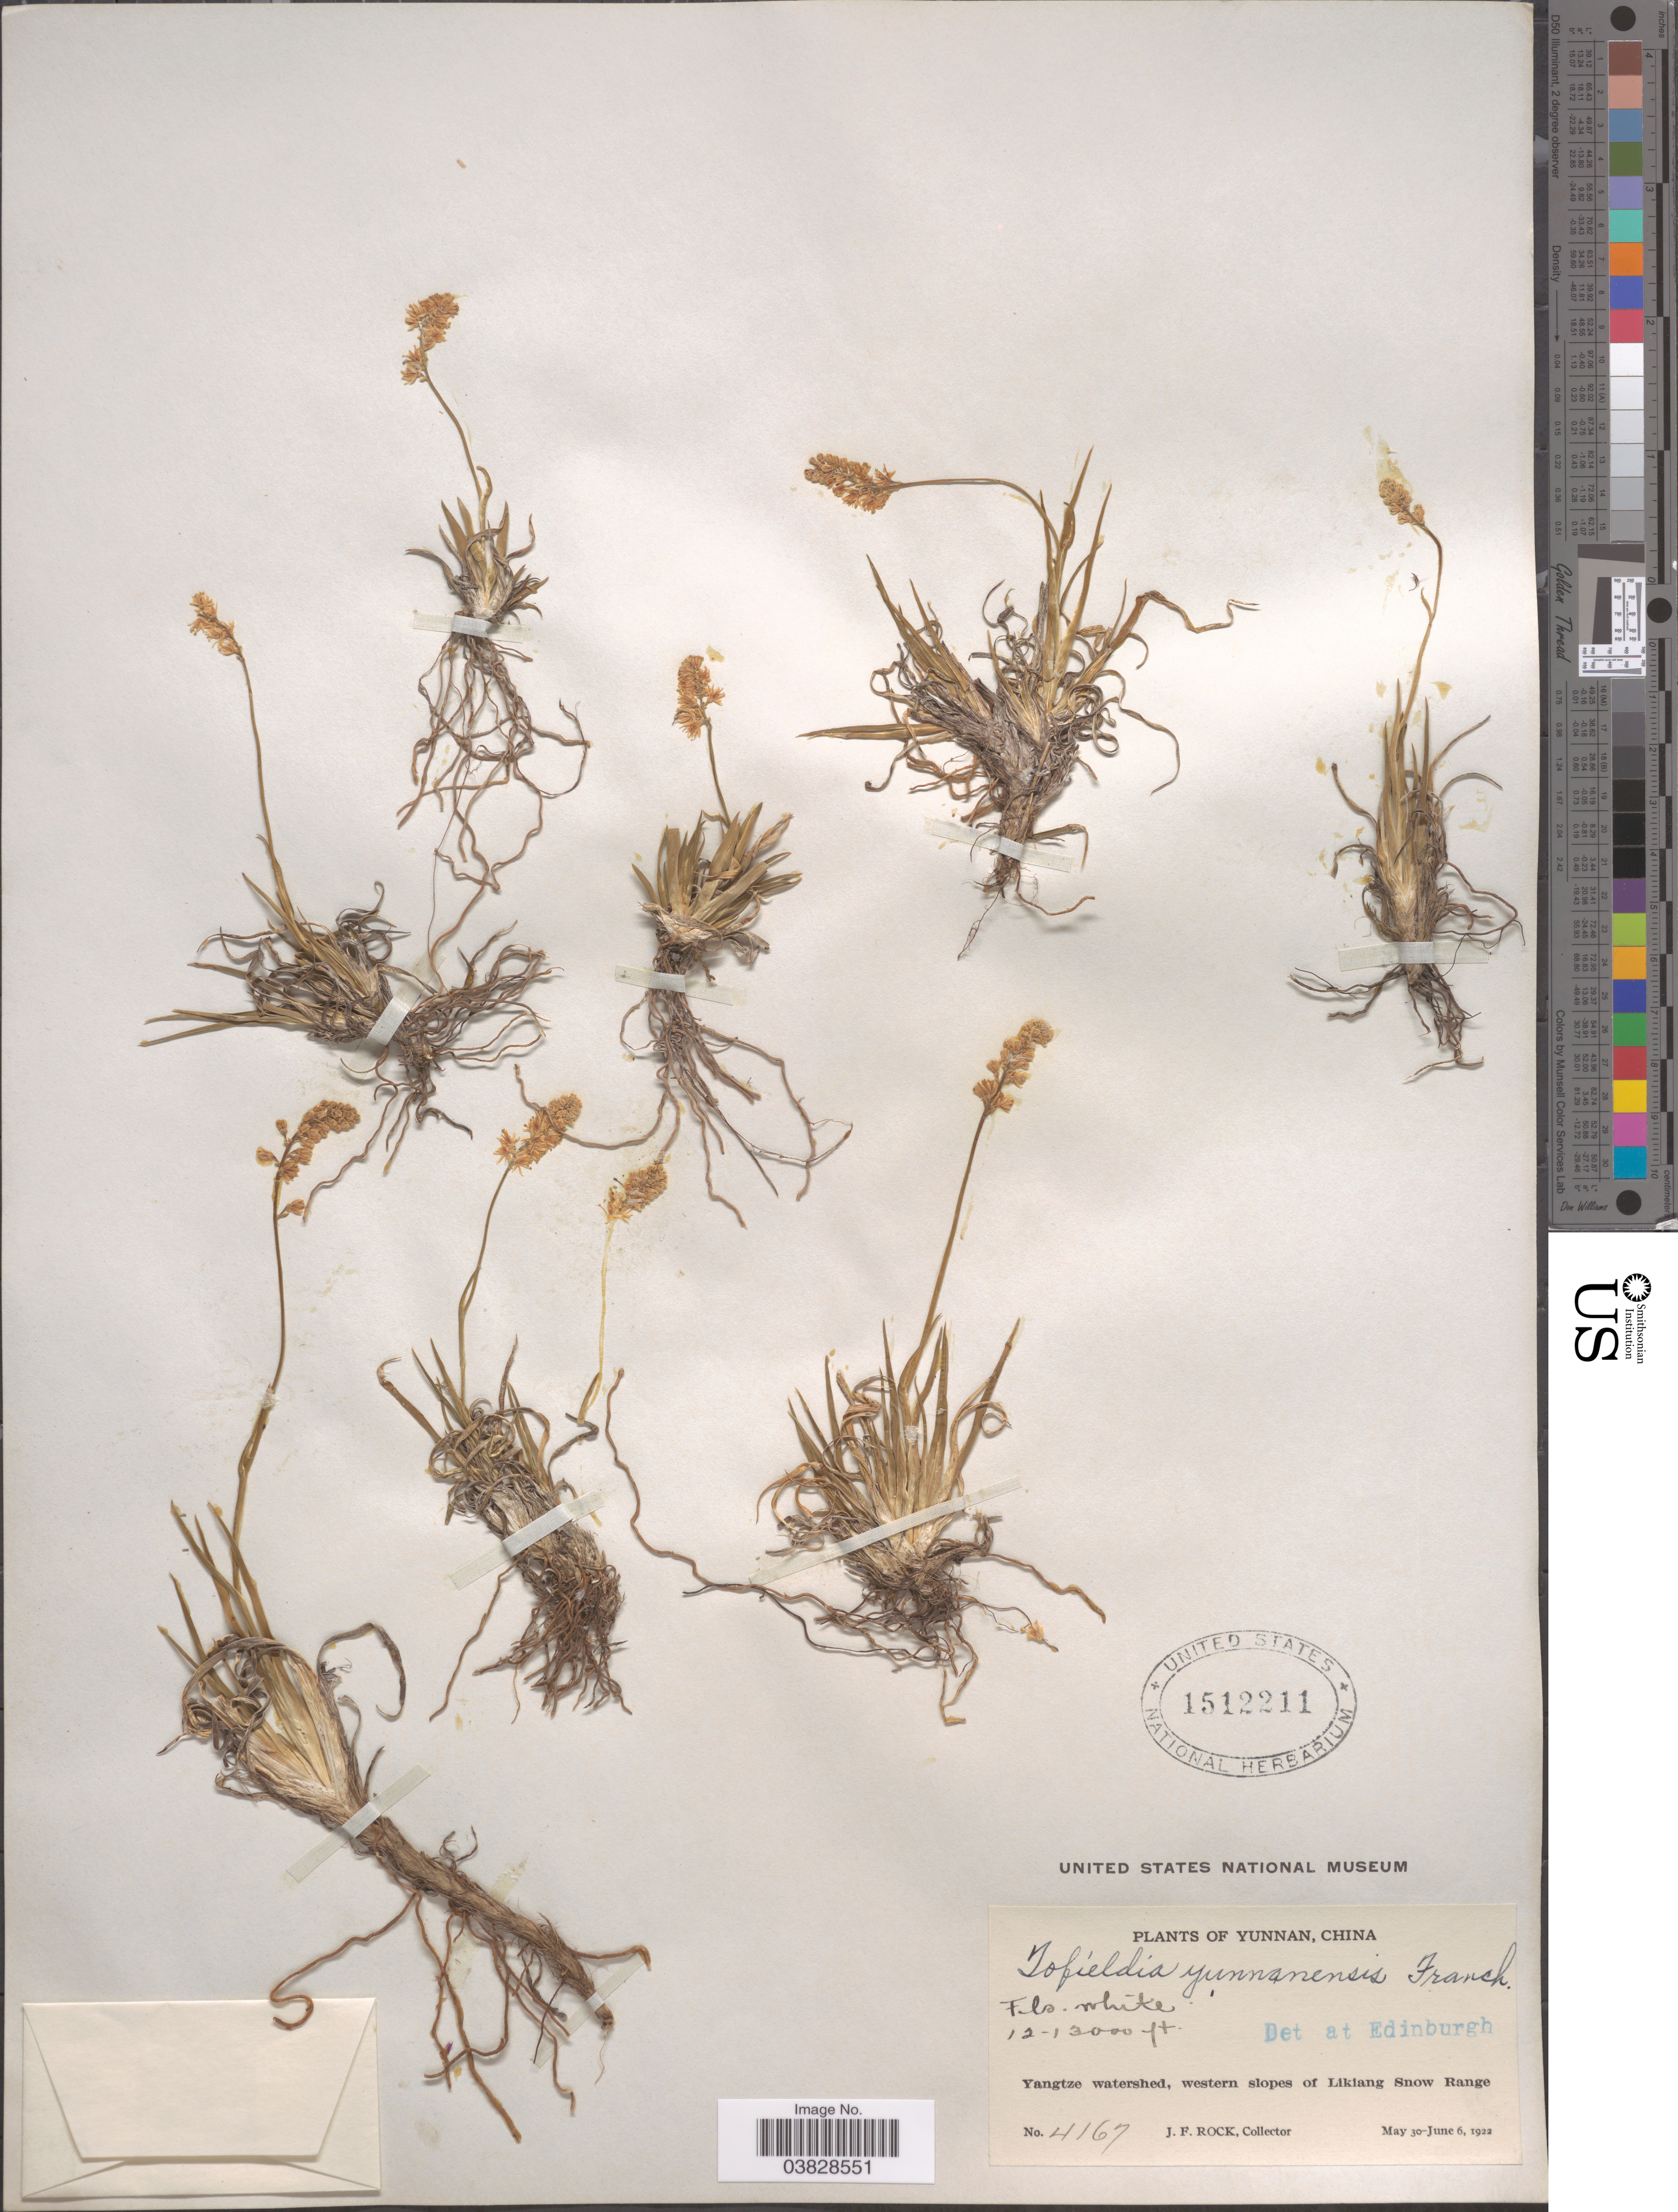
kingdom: Plantae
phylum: Tracheophyta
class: Liliopsida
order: Alismatales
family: Tofieldiaceae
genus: Tofieldia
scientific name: Tofieldia yunnanensis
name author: Franch.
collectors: J. Rock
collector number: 4167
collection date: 1922-05-30/1922-06-06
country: China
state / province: Yunnan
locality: Yangtze watershed, western slopes of Likiang Snow Range.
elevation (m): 3658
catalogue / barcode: US 1512211